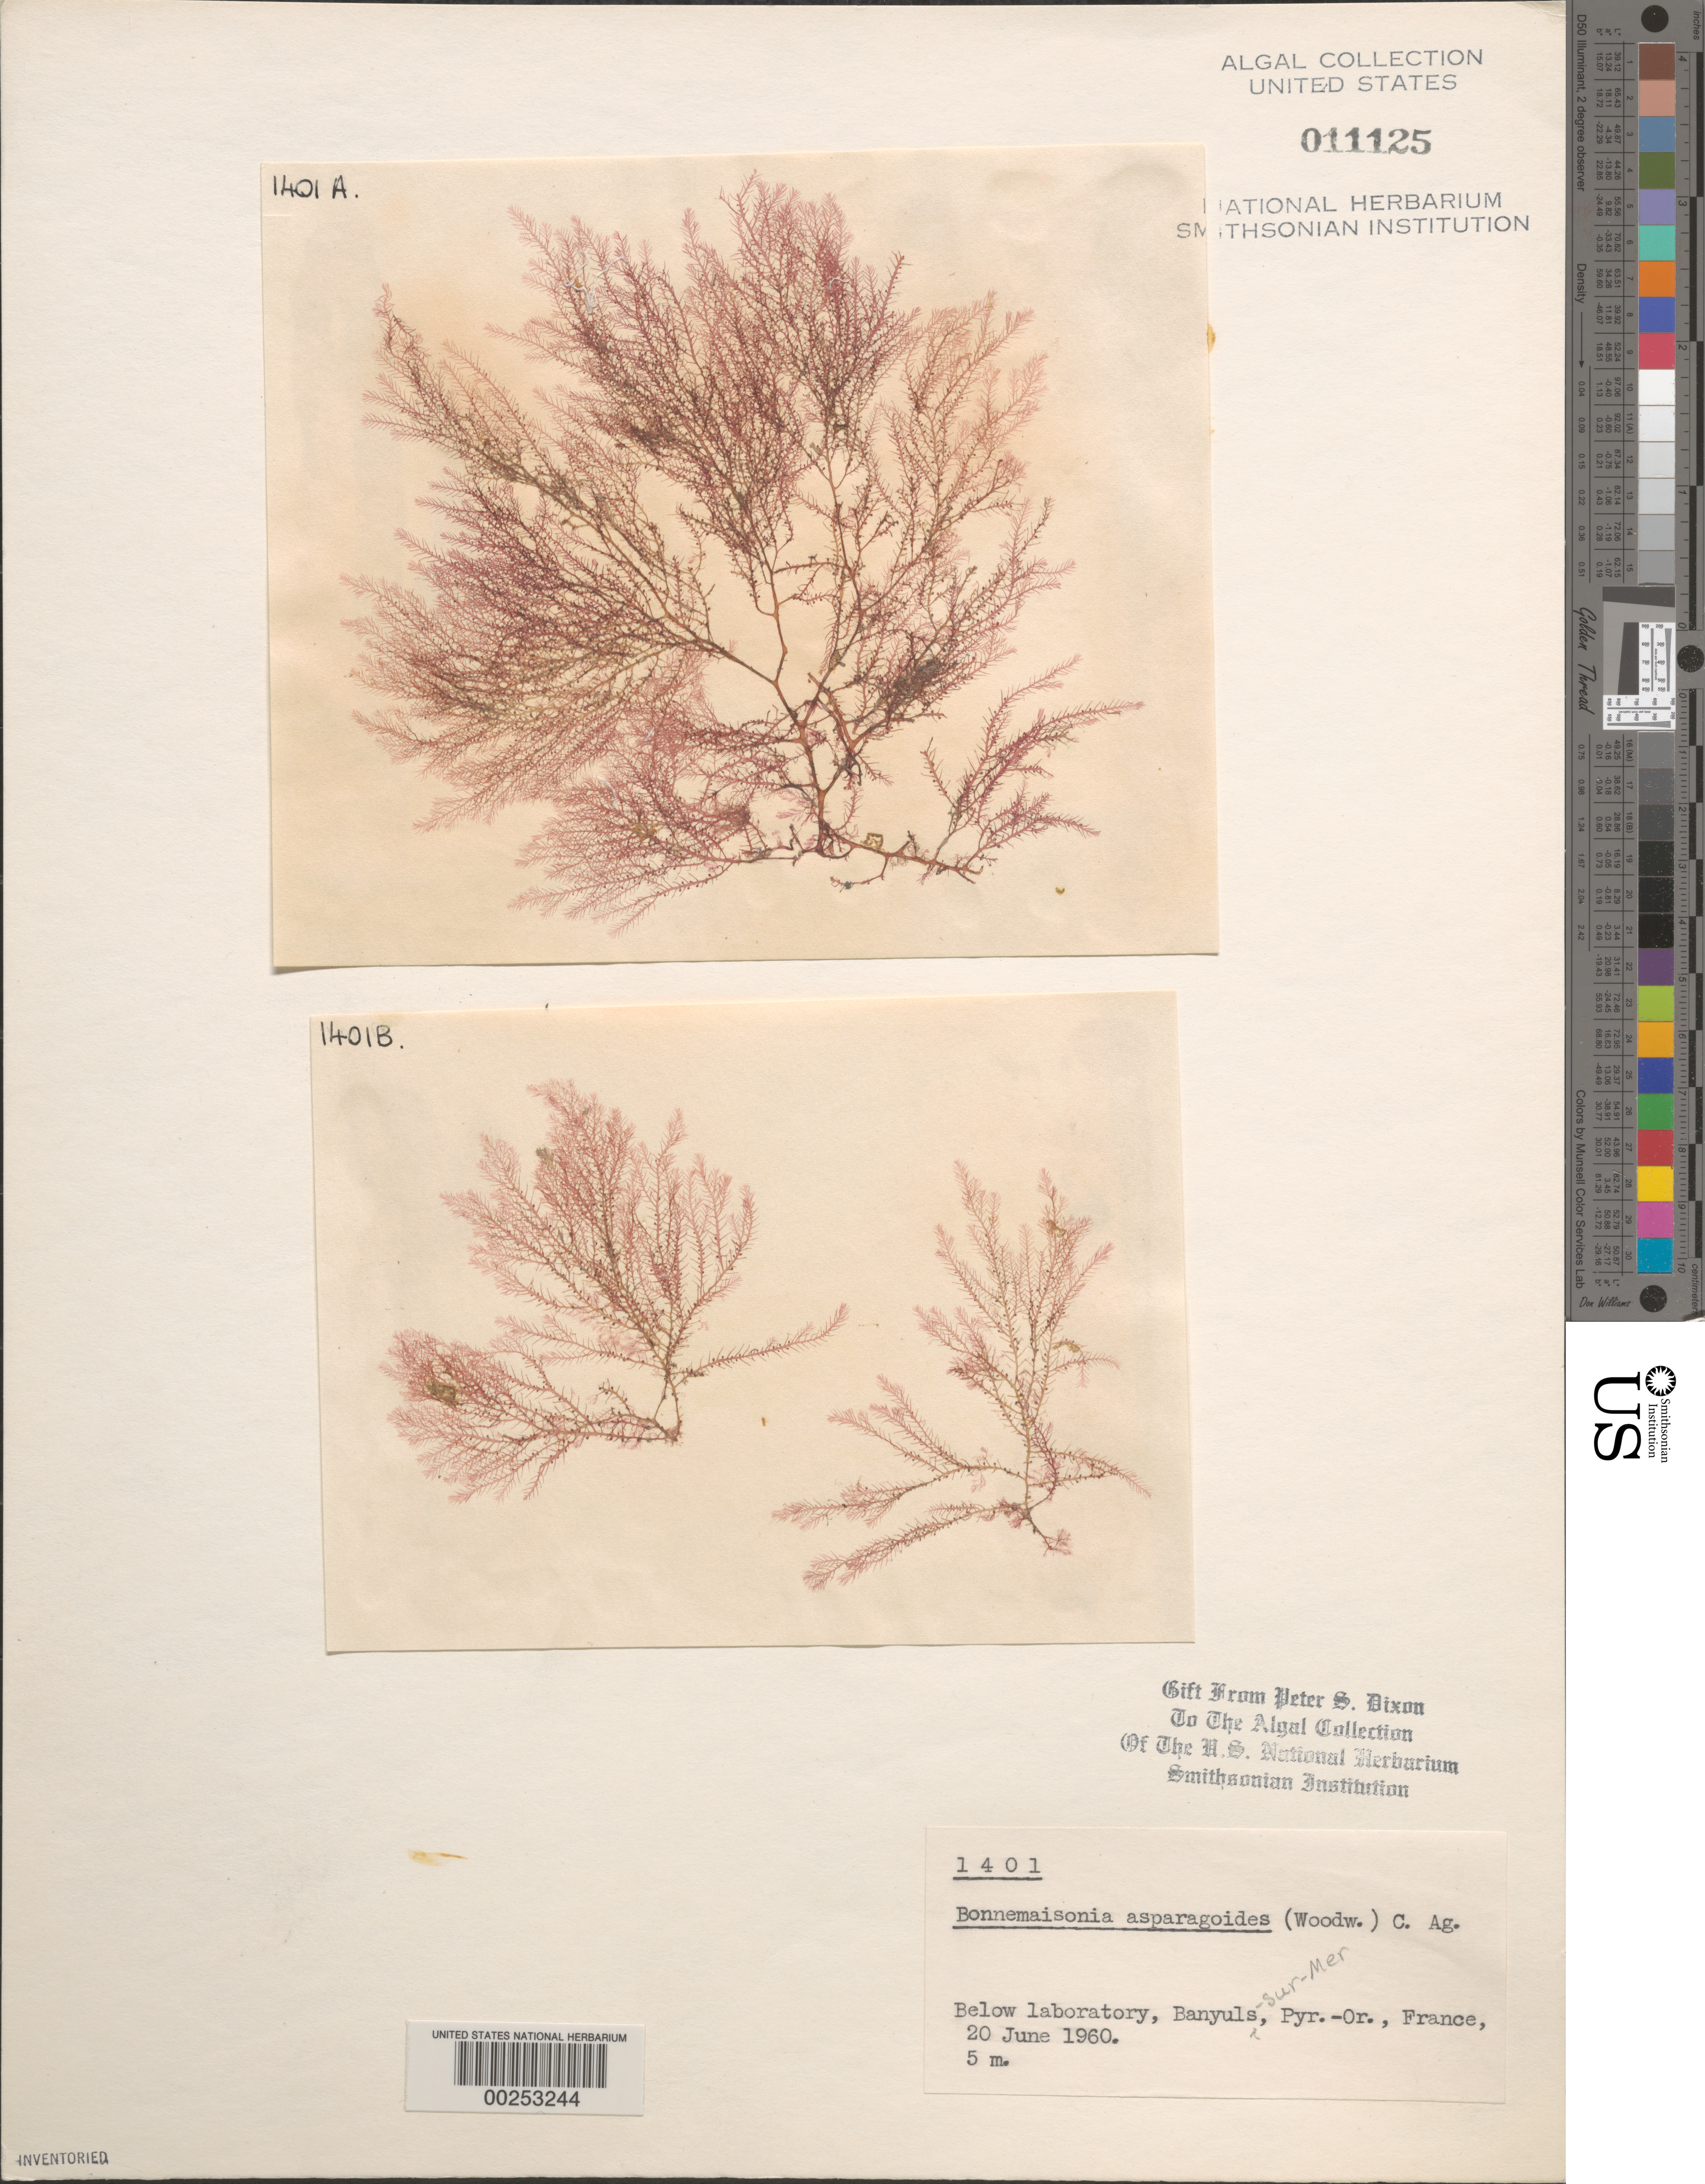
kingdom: Plantae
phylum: Rhodophyta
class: Florideophyceae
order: Bonnemaisoniales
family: Bonnemaisoniaceae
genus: Bonnemaisonia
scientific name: Bonnemaisonia asparagoides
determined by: Dixon, P. S.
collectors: P. S. Dixon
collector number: PSD 1401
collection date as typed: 20 Jun 1960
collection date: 1960-06-20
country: France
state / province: Occitanie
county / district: Pyrénées-Orientales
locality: Banyuls-sur-Mer, below biological station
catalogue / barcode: US 11125